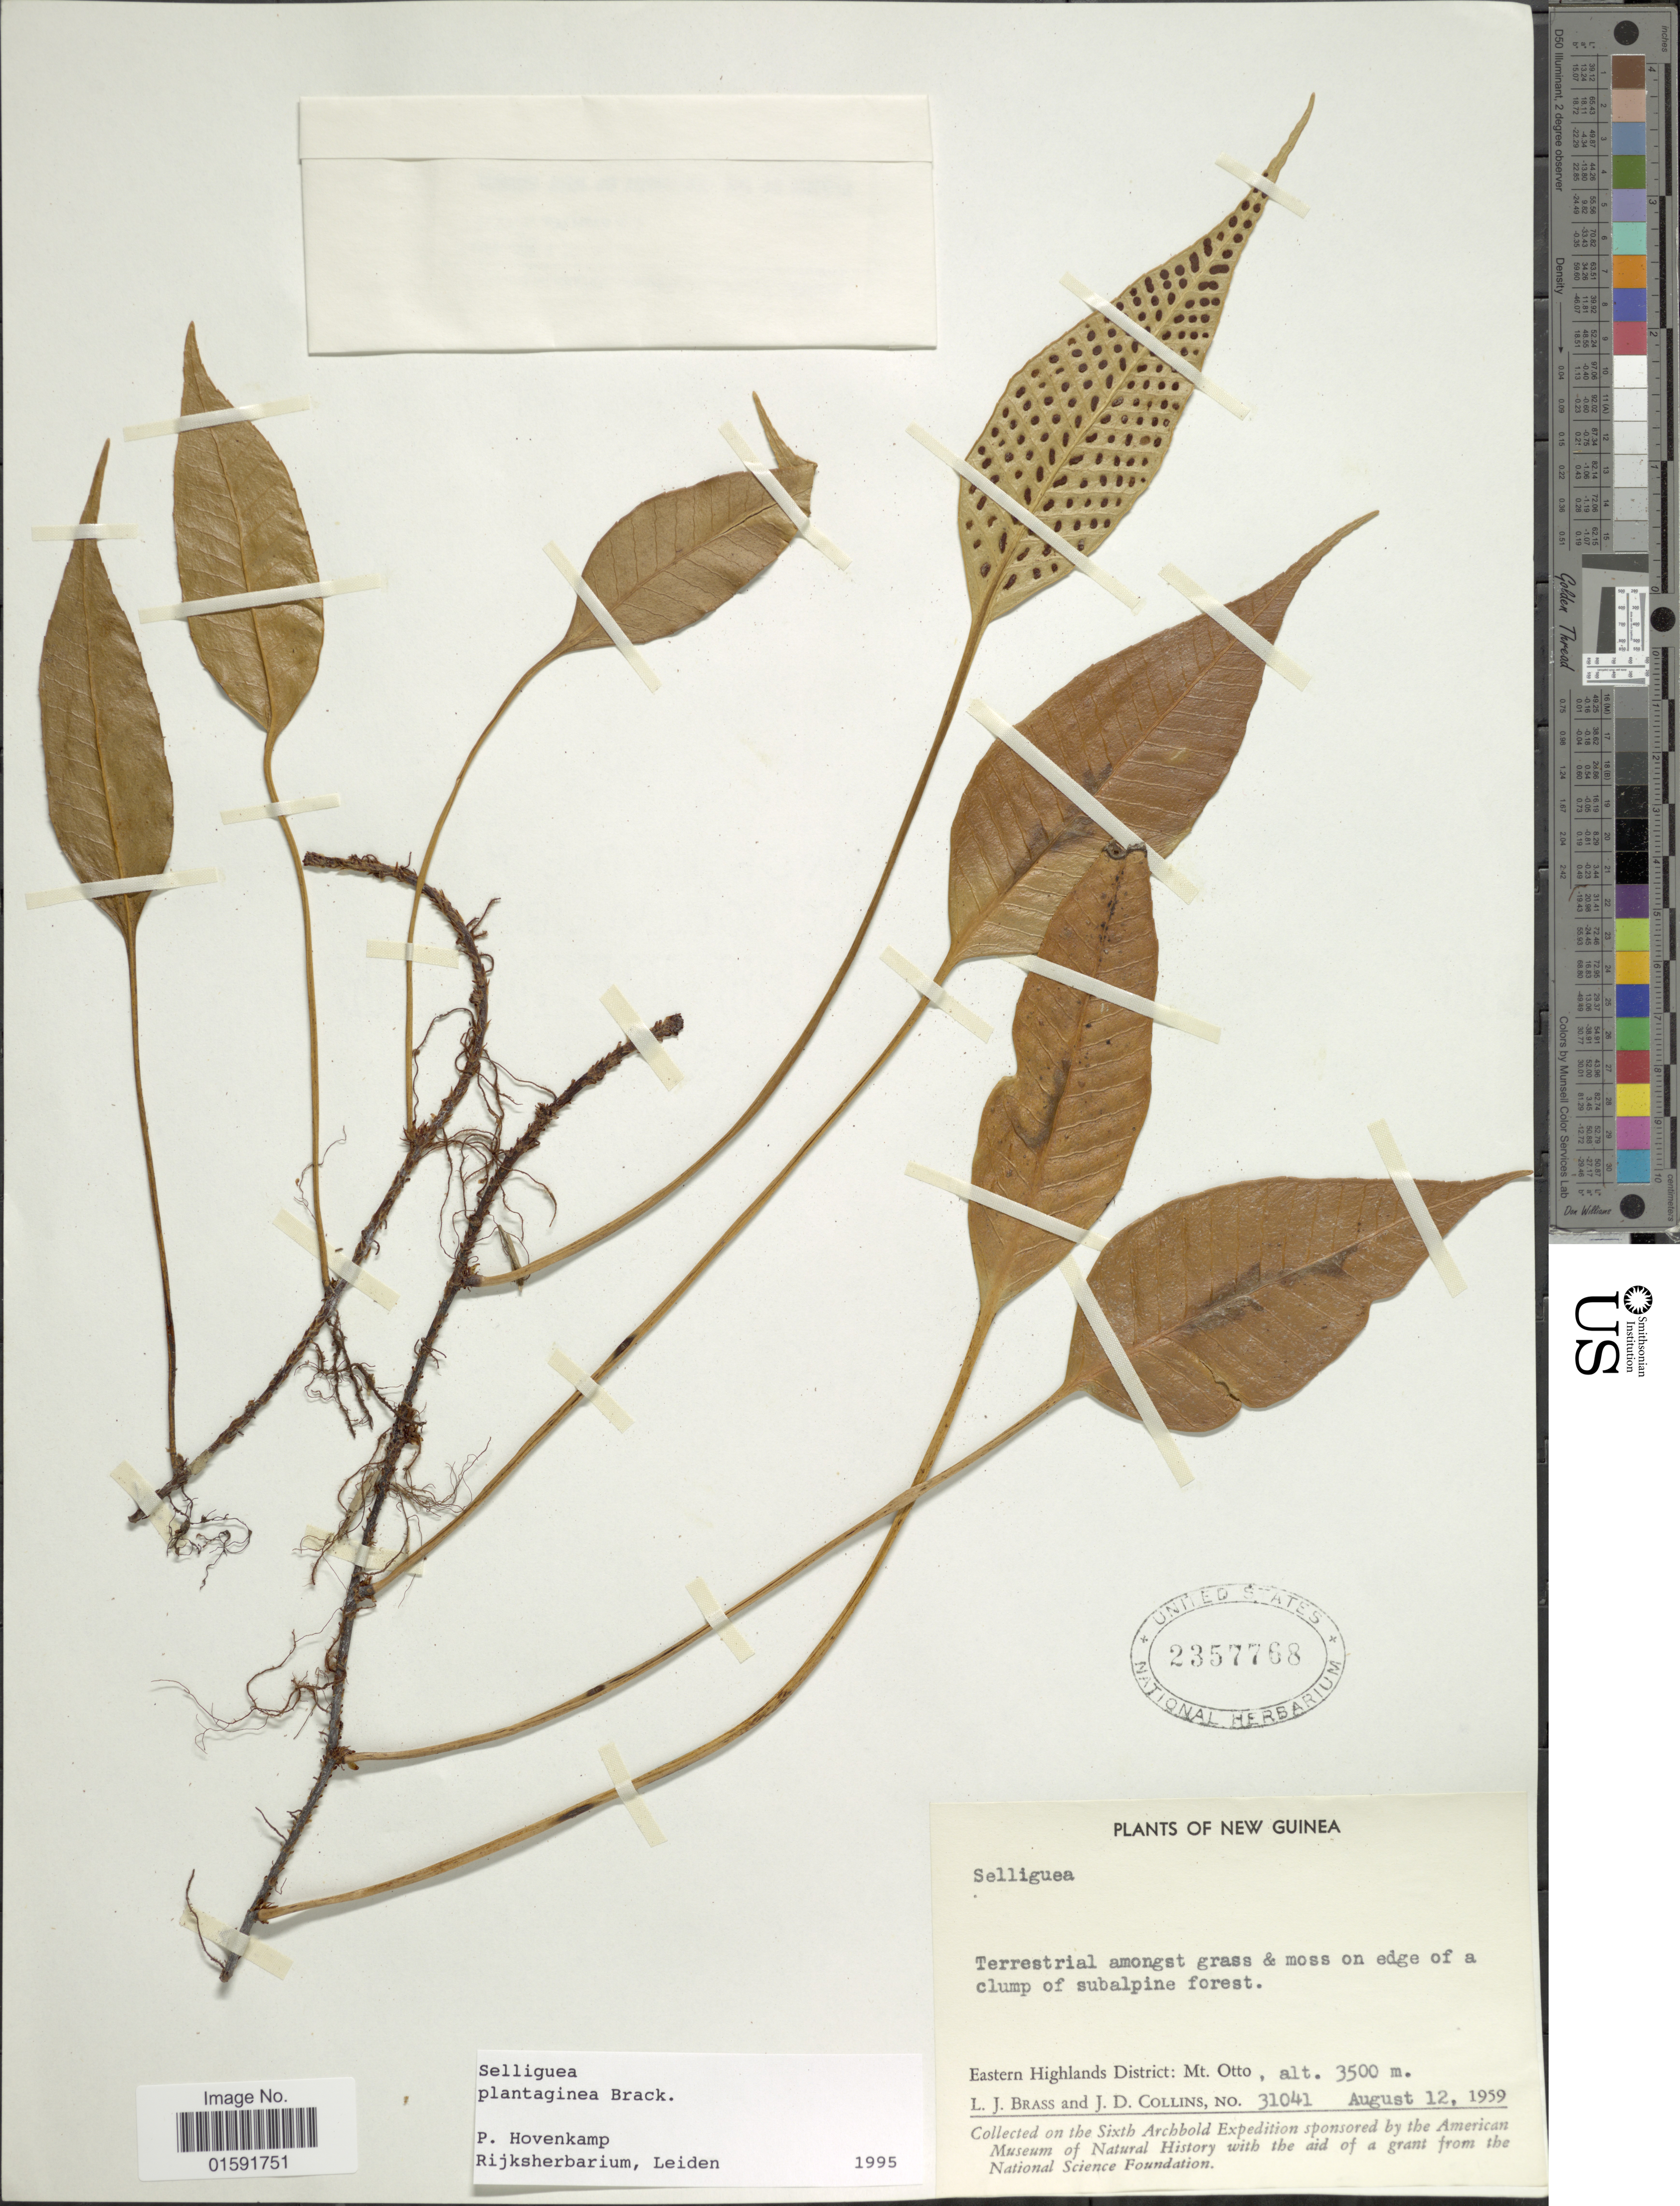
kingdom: Plantae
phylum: Tracheophyta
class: Polypodiopsida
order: Polypodiales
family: Polypodiaceae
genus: Selliguea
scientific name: Selliguea plantaginea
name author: Brack. in Wilkes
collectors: L. J. Brass & J. Collins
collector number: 31041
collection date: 1959-08-12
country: Papua New Guinea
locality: New Guinea, Eastern Highlands District : Mt. Otto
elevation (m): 3500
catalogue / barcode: US 2357768